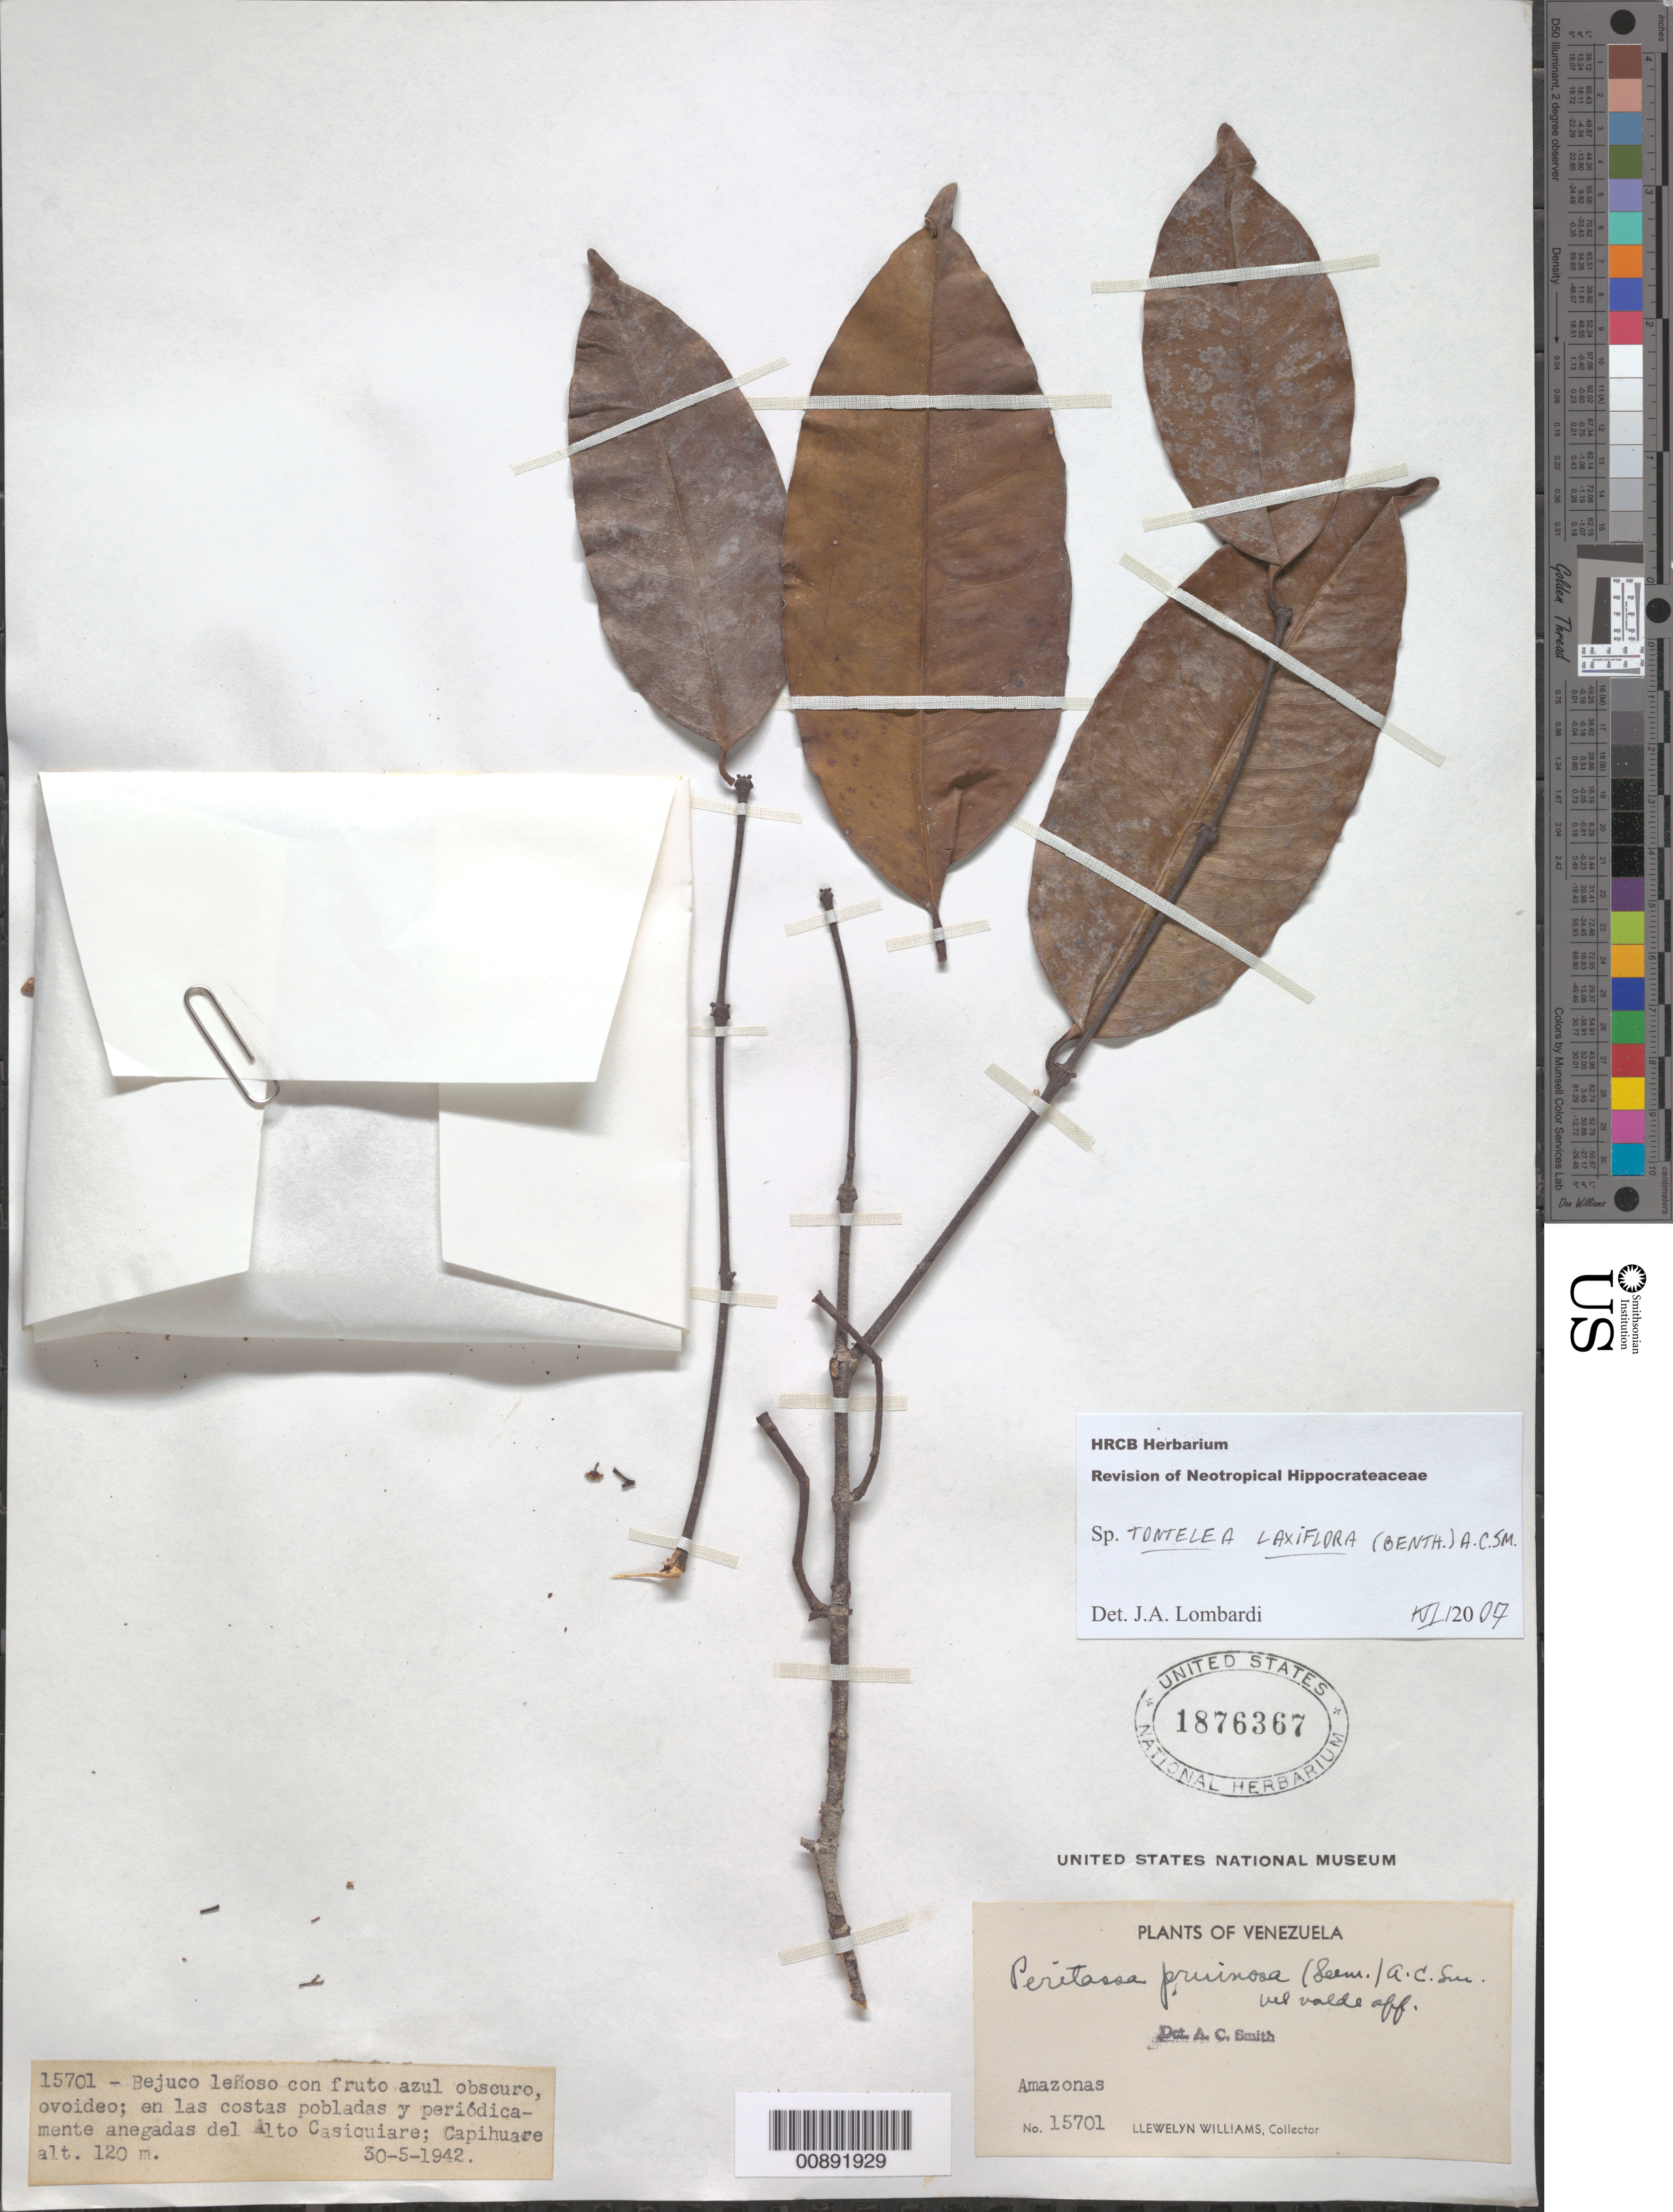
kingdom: Plantae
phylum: Tracheophyta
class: Magnoliopsida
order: Celastrales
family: Celastraceae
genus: Tontelea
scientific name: Tontelea laxiflora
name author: (Benth.) A.C. Sm.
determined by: Lombardi, Julio A.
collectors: Ll. Williams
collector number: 15701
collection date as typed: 30-May-42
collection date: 1942-05-30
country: Venezuela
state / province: Amazonas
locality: Capihuara, Alto Casiquiare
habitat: En las costas pobladas y periodicamente anegadas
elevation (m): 120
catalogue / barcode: US 1876367